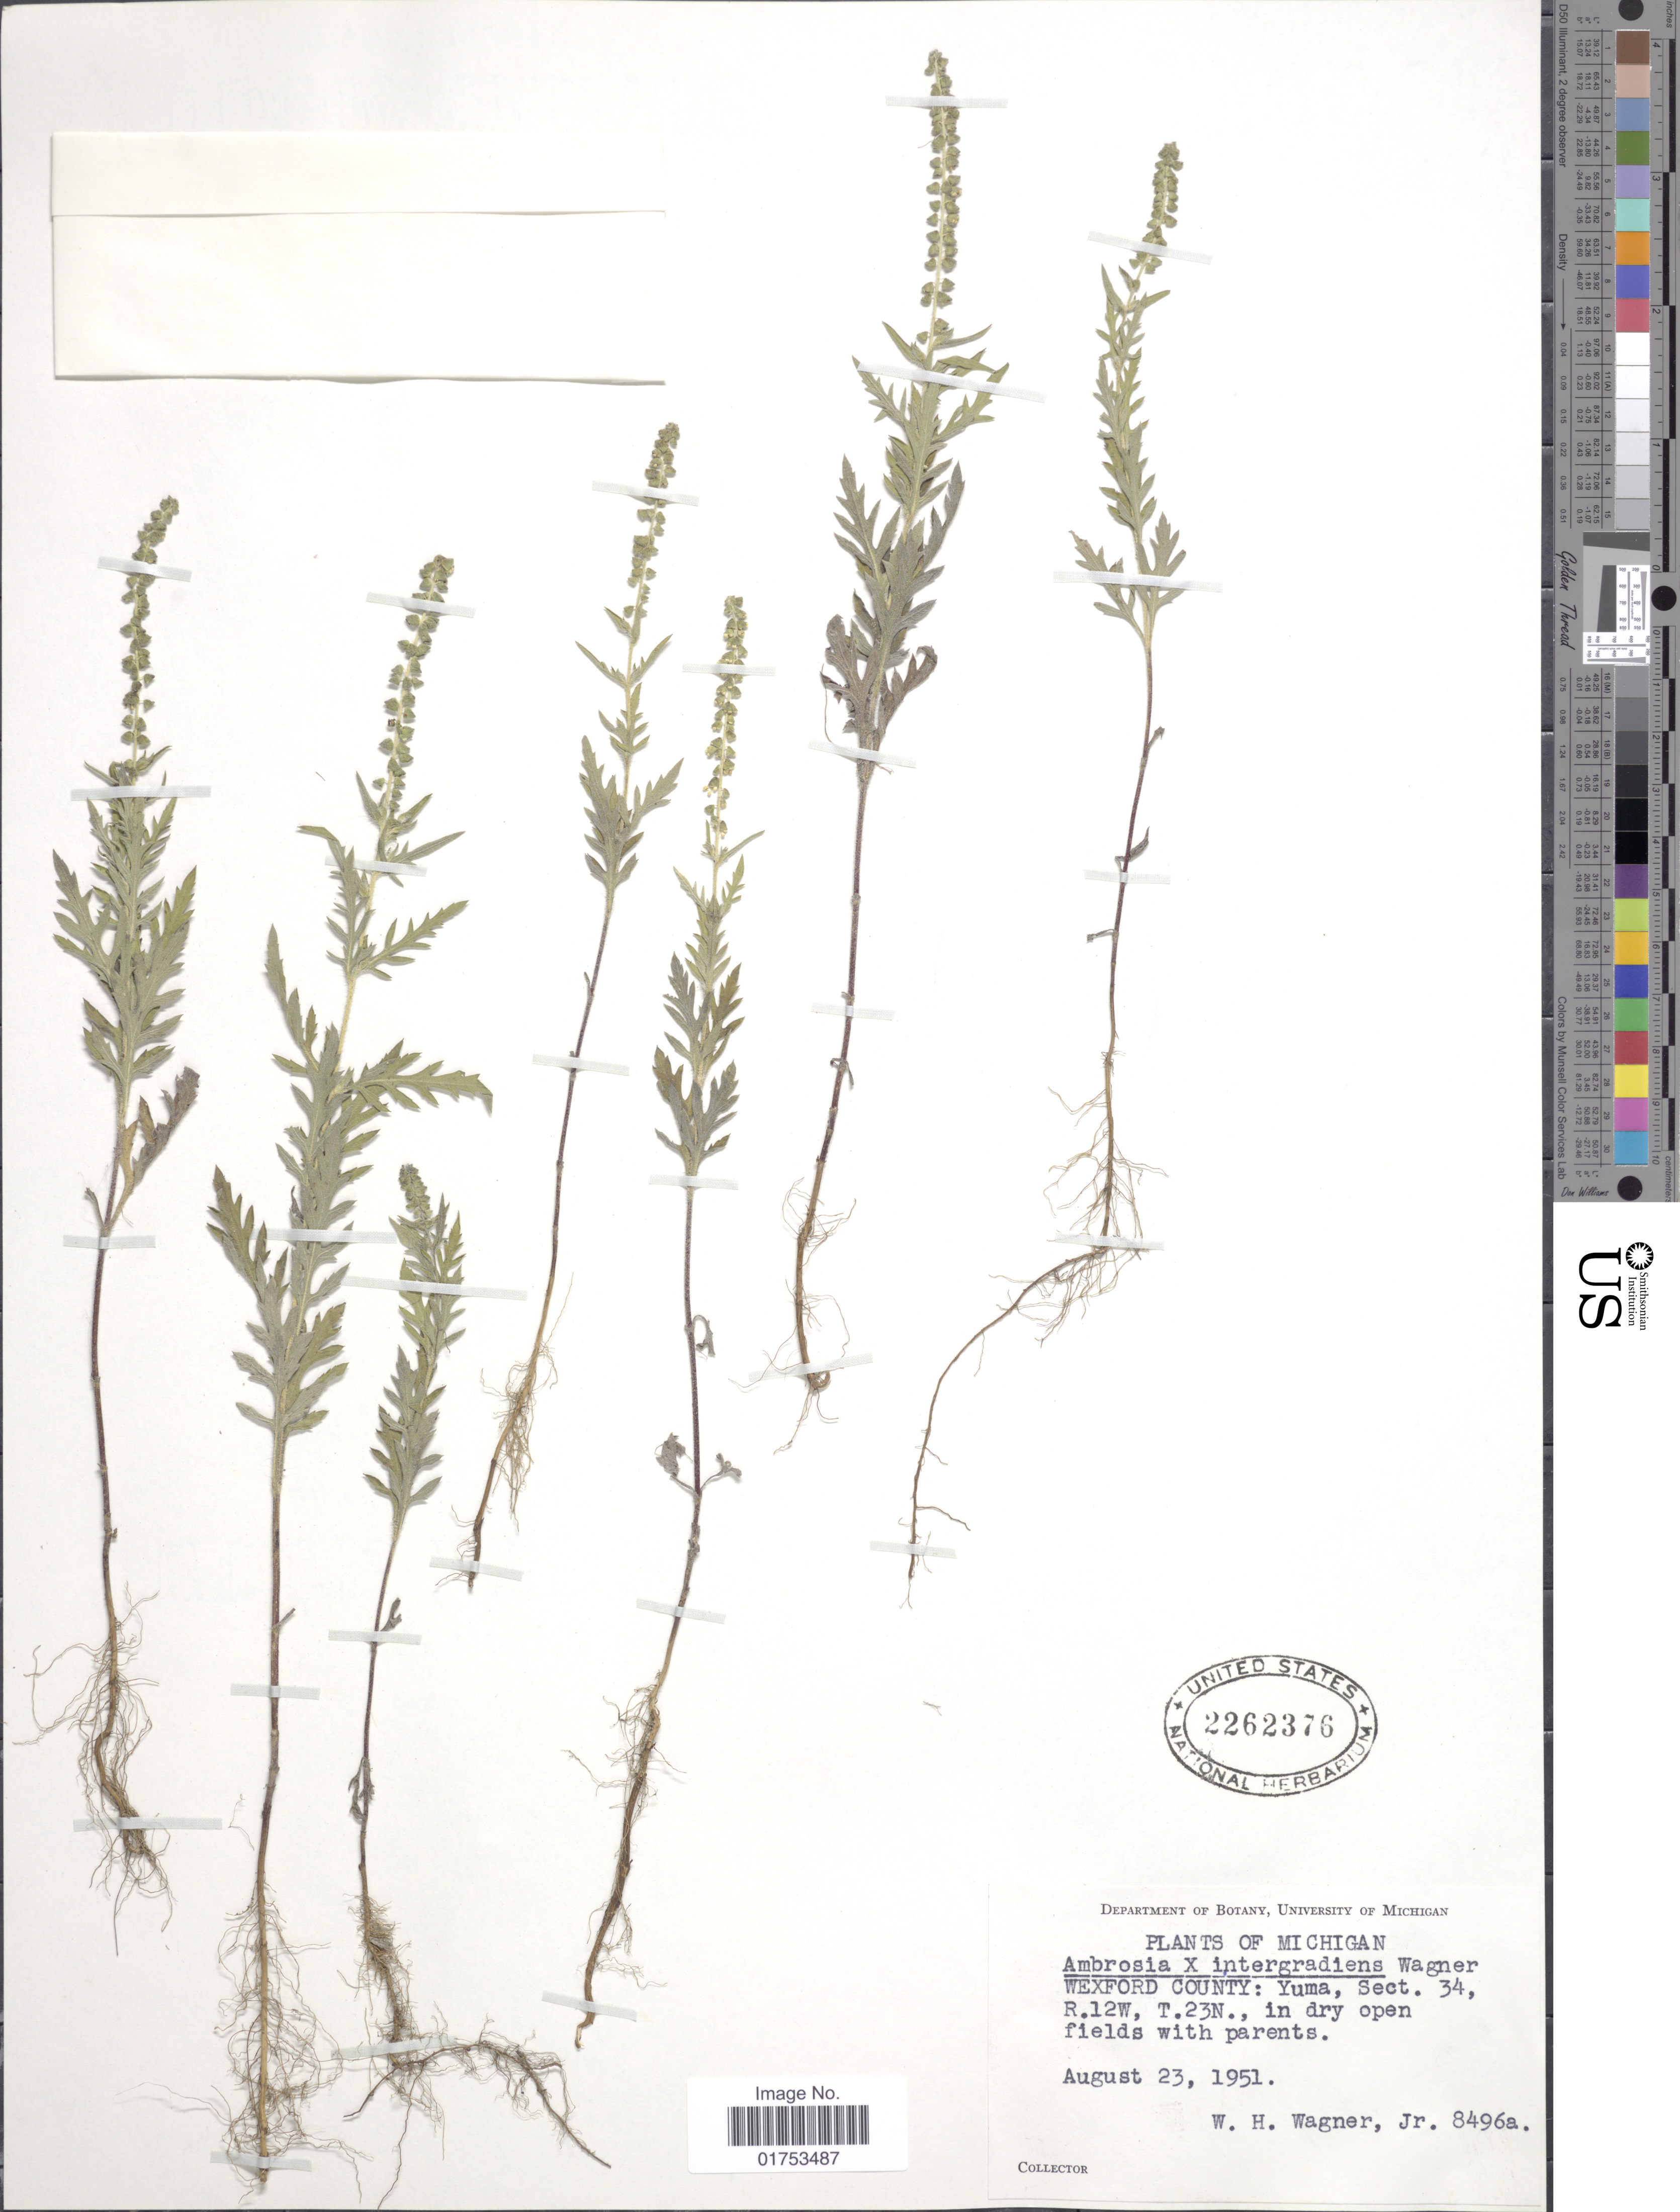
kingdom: Plantae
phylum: Tracheophyta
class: Magnoliopsida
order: Asterales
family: Asteraceae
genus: Ambrosia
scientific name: Ambrosia x intergradiens W.H. Wagner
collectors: W. H. Wagner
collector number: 8496a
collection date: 1951-08-23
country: United States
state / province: Michigan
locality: Wexford County: Yuma, Sect. 34, R12W, T23N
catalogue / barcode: US 2262376